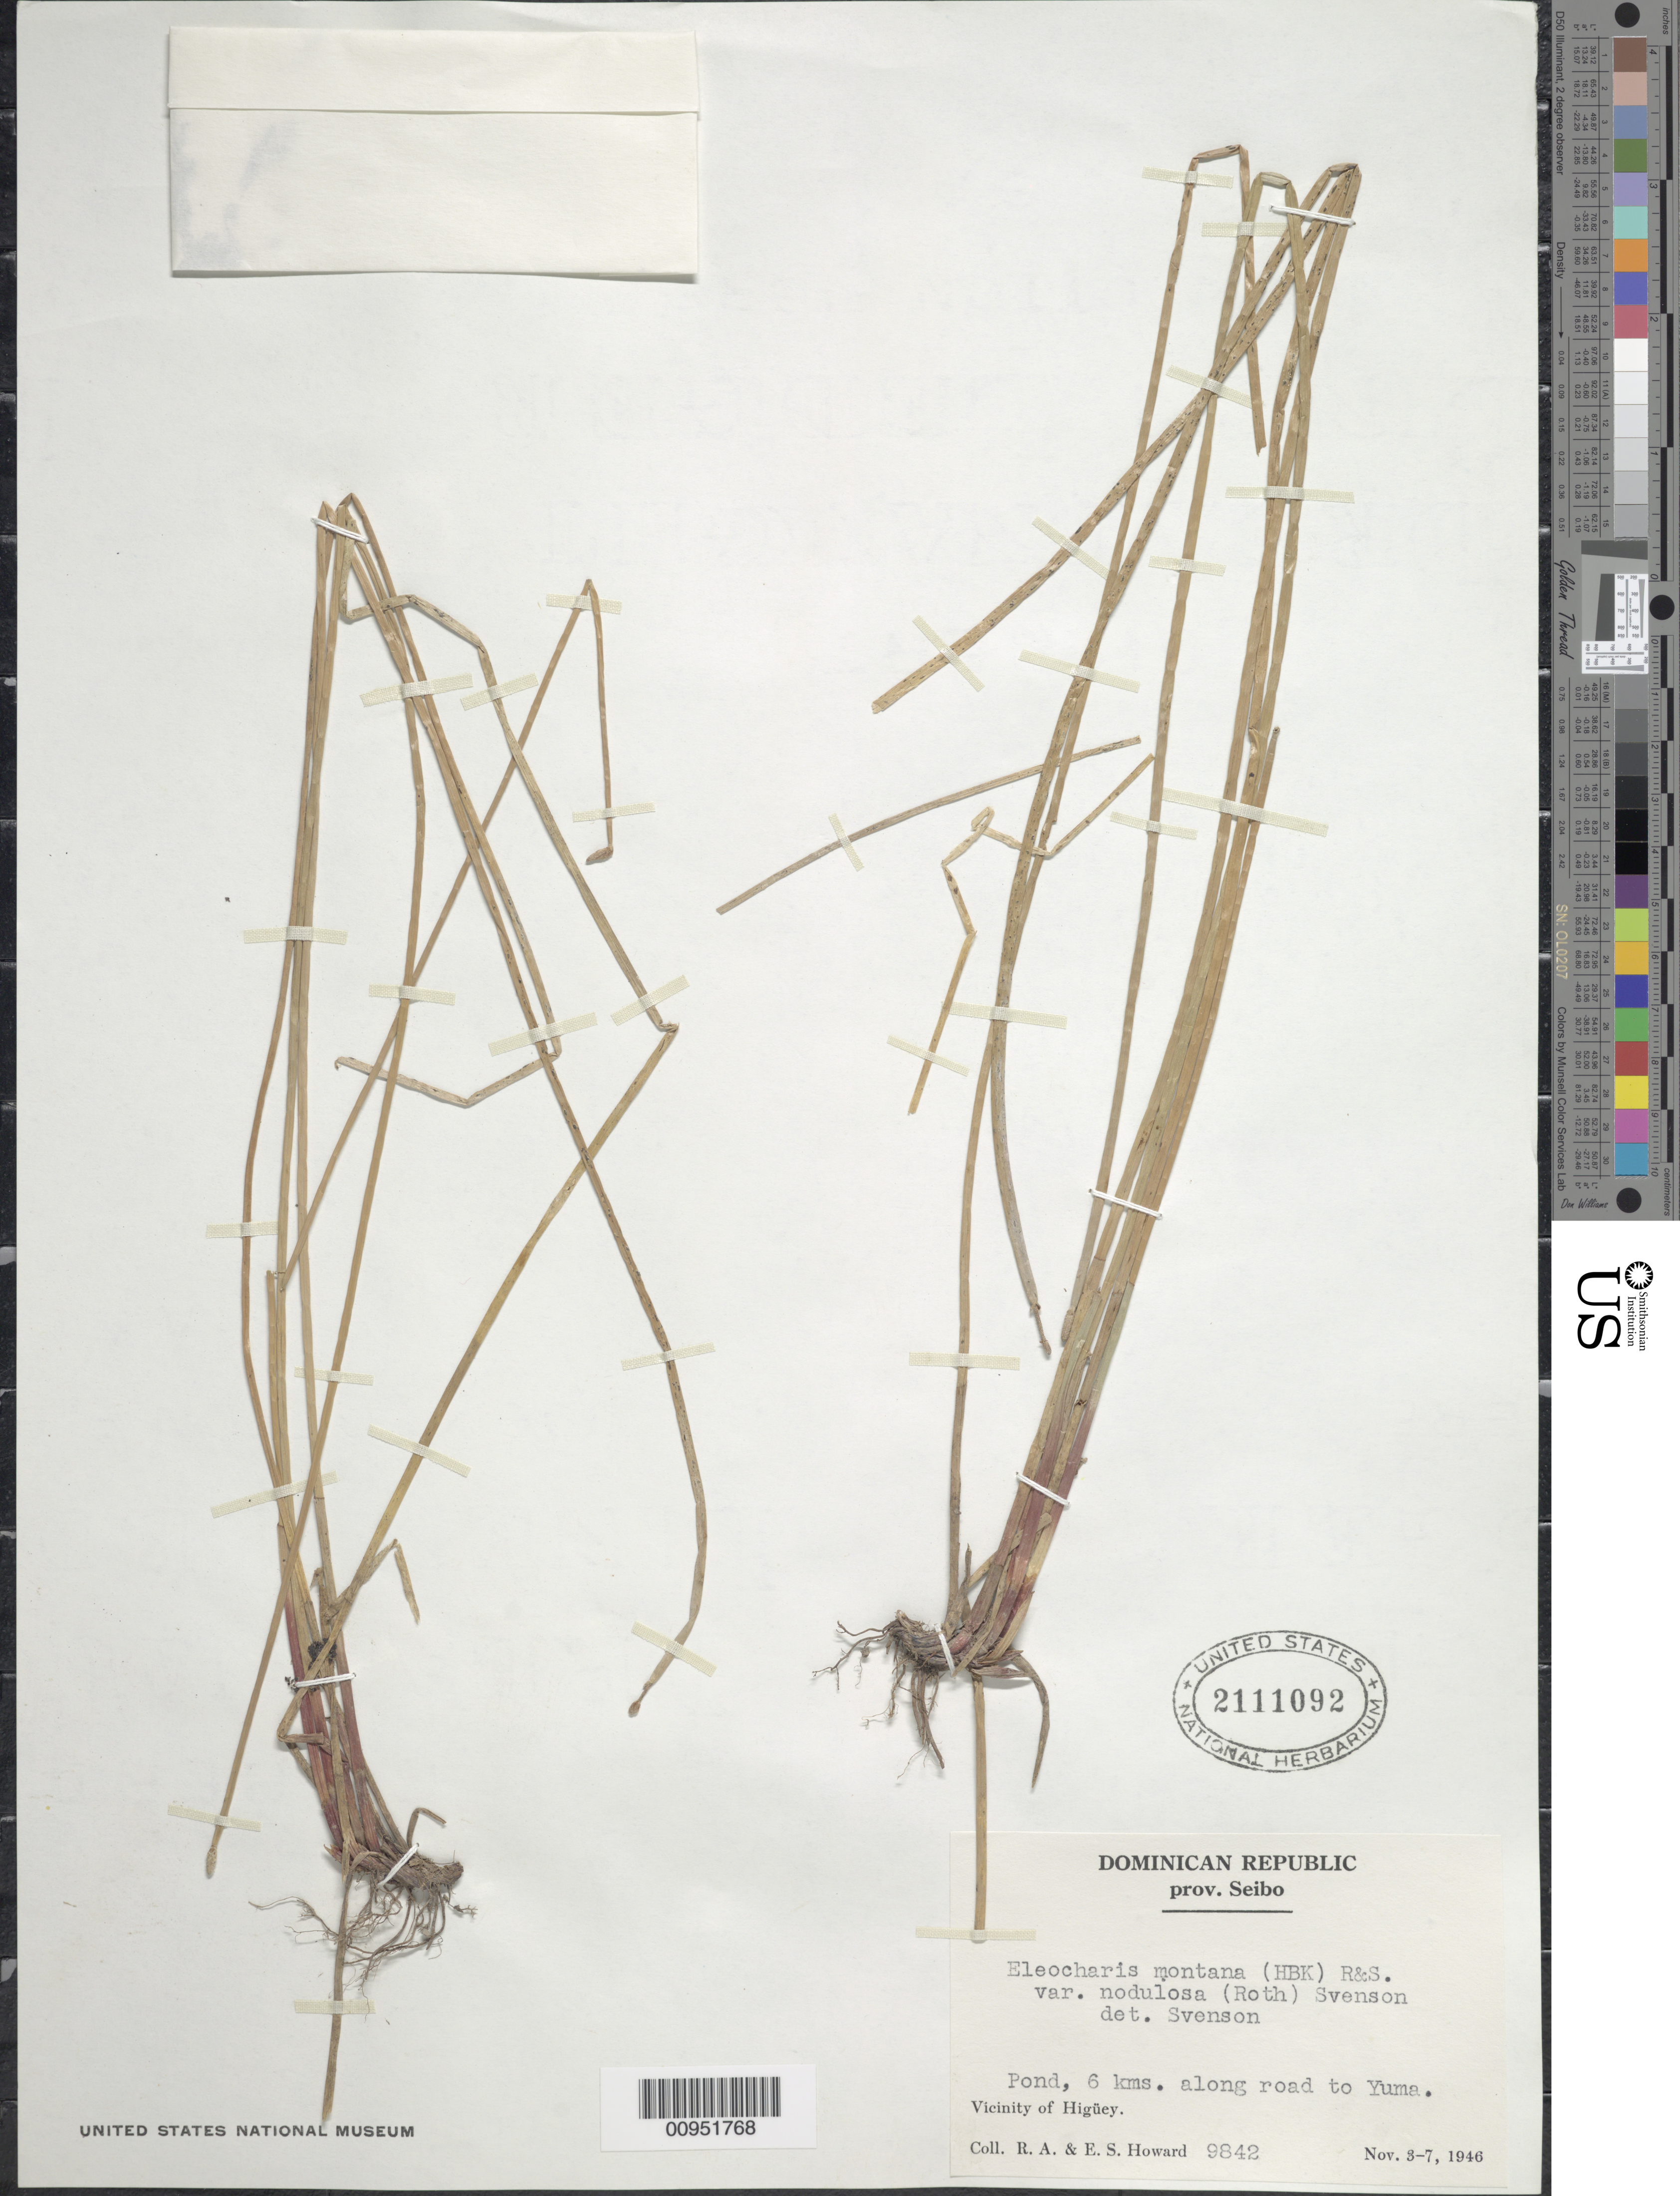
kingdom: Plantae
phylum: Tracheophyta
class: Liliopsida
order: Poales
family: Cyperaceae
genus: Eleocharis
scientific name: Eleocharis montana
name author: (Kunth) Roem. & Schult.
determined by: Svenson, --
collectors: R. A. Howard & E. S. Howard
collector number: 9842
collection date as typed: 03 Nov 1946 to 07 Nov 1946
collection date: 1946-11-03/1946-11-07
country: Dominican Republic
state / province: El Seibo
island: Hispaniola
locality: Vicinity of Higüey, pond, 6 kms along road to Yuma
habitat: Pond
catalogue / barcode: US 2111092